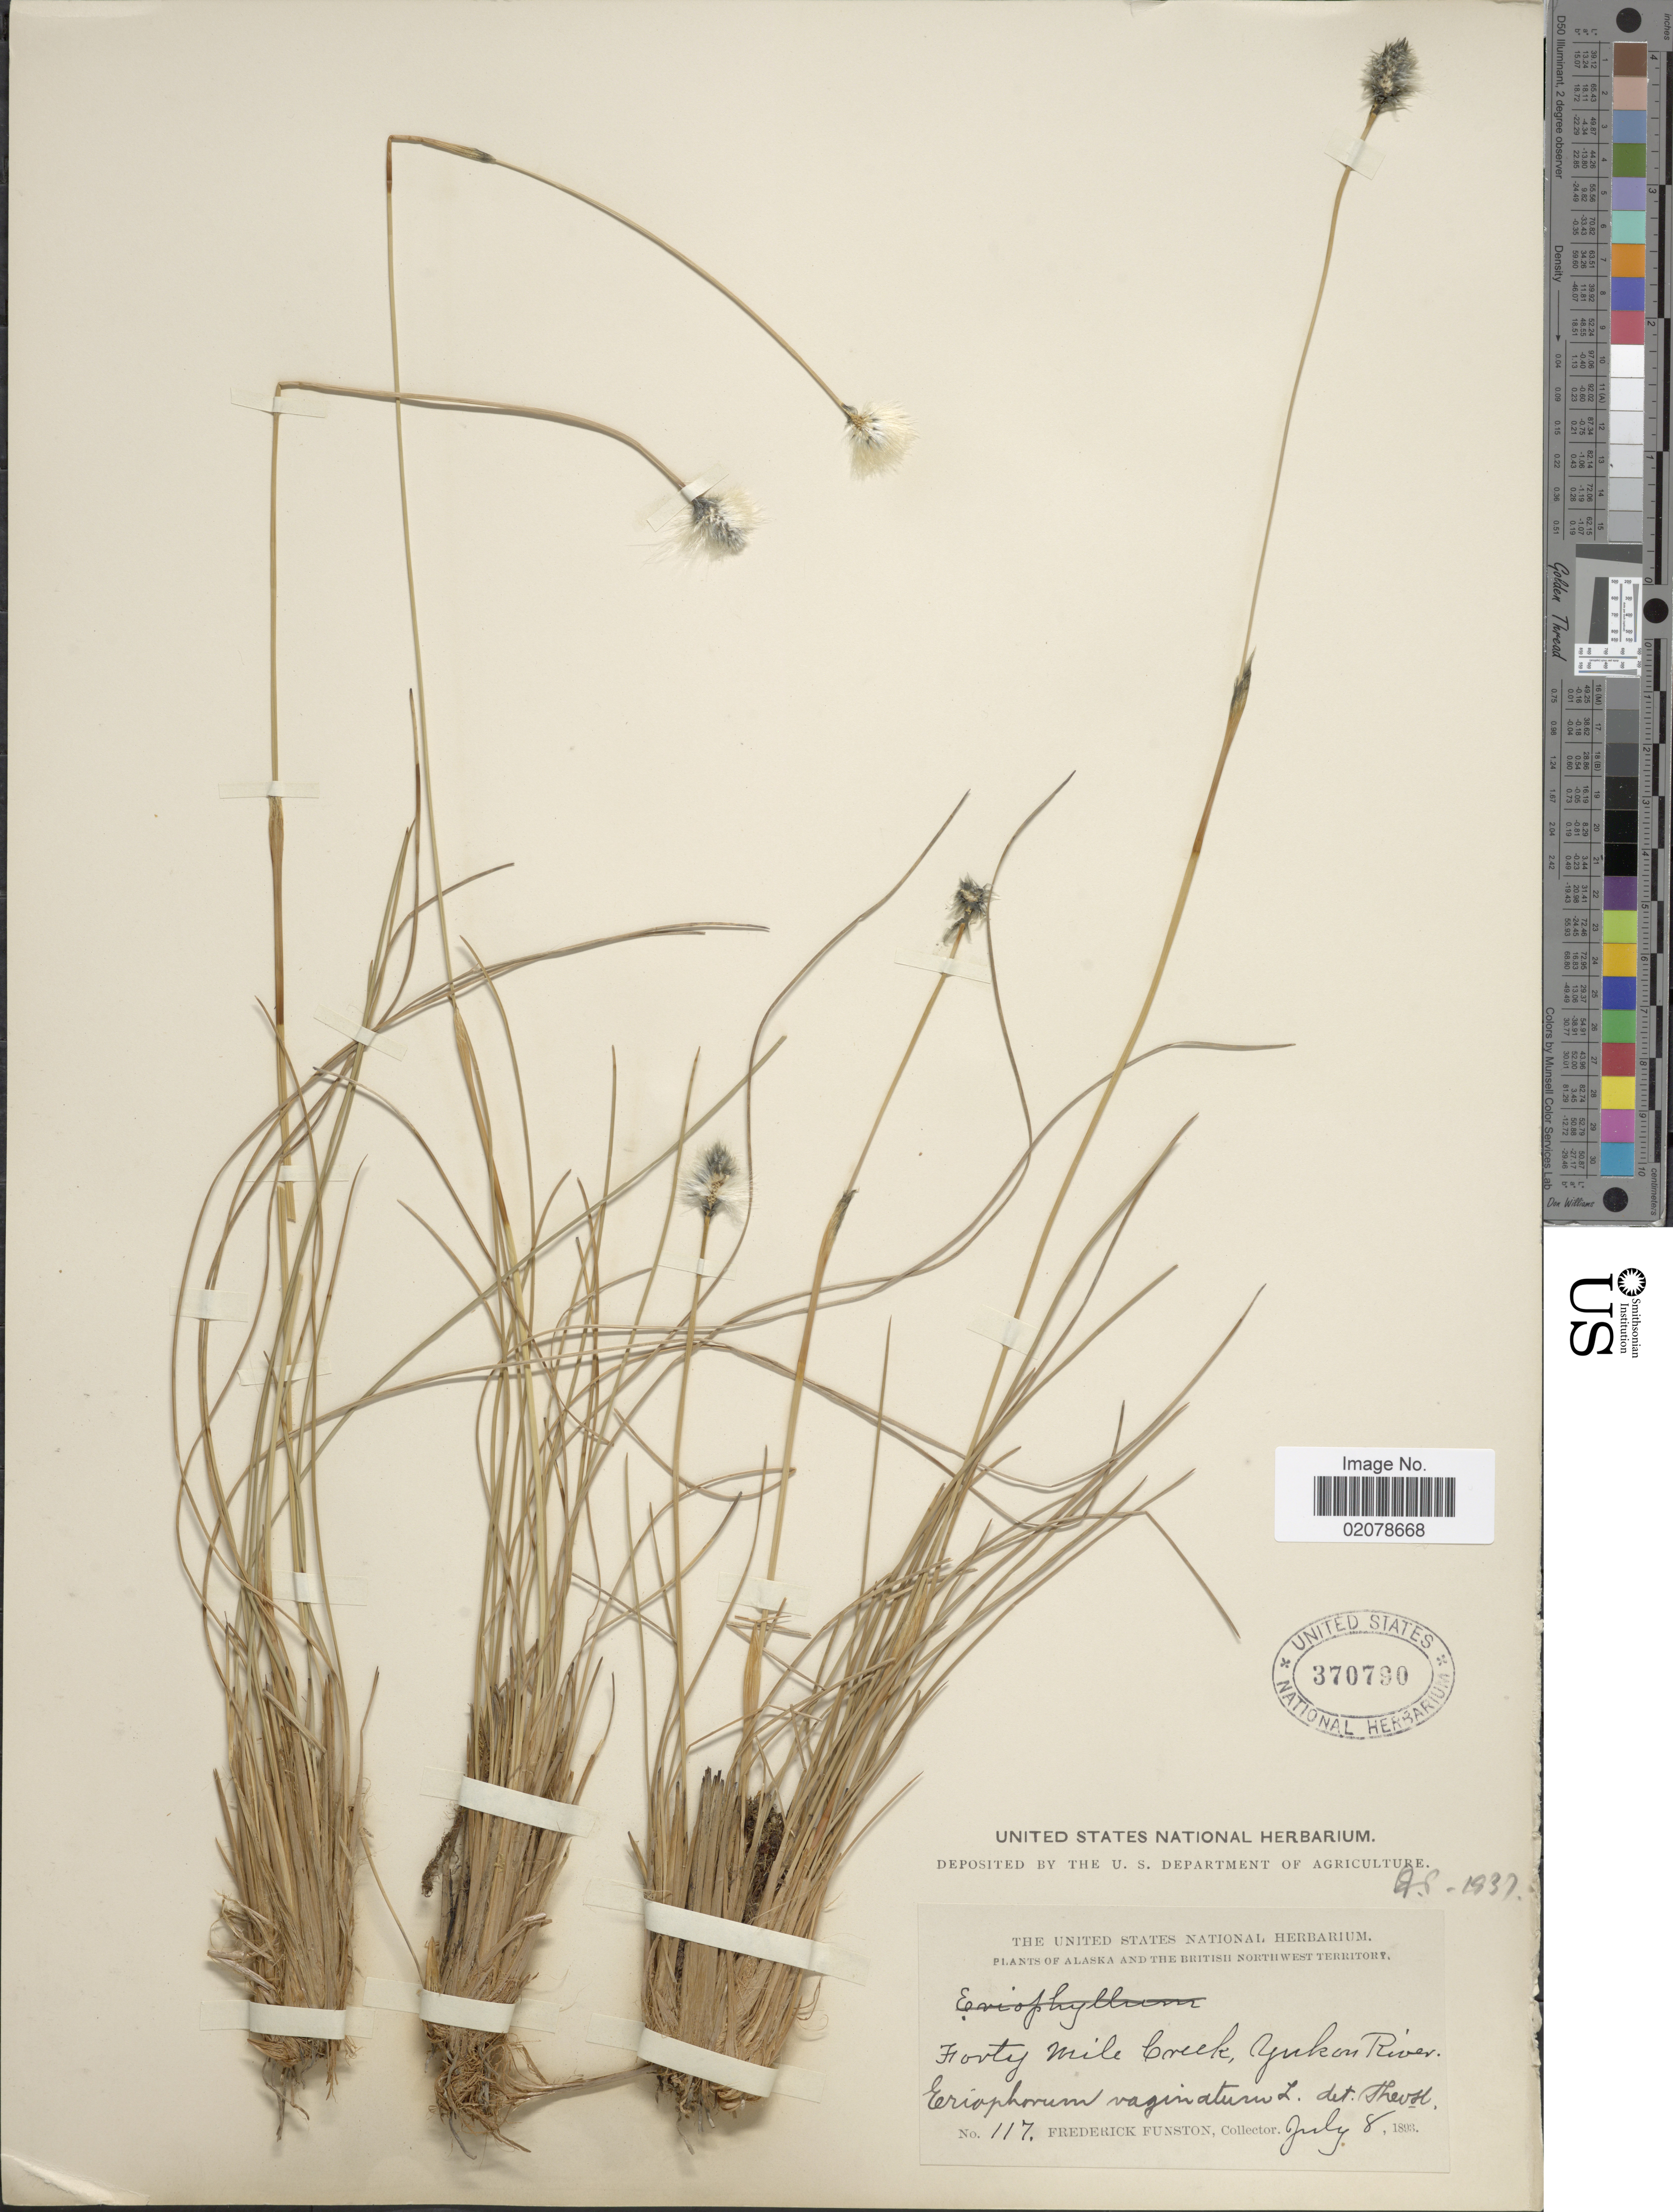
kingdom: Plantae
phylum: Tracheophyta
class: Liliopsida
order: Poales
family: Cyperaceae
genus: Eriophorum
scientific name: Eriophorum vaginatum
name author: L.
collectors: F. Funston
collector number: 117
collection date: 1893-07-08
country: United States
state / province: Alaska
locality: The British Northwest Territory. Forrty Mile Creek, Yukon River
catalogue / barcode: US 370790